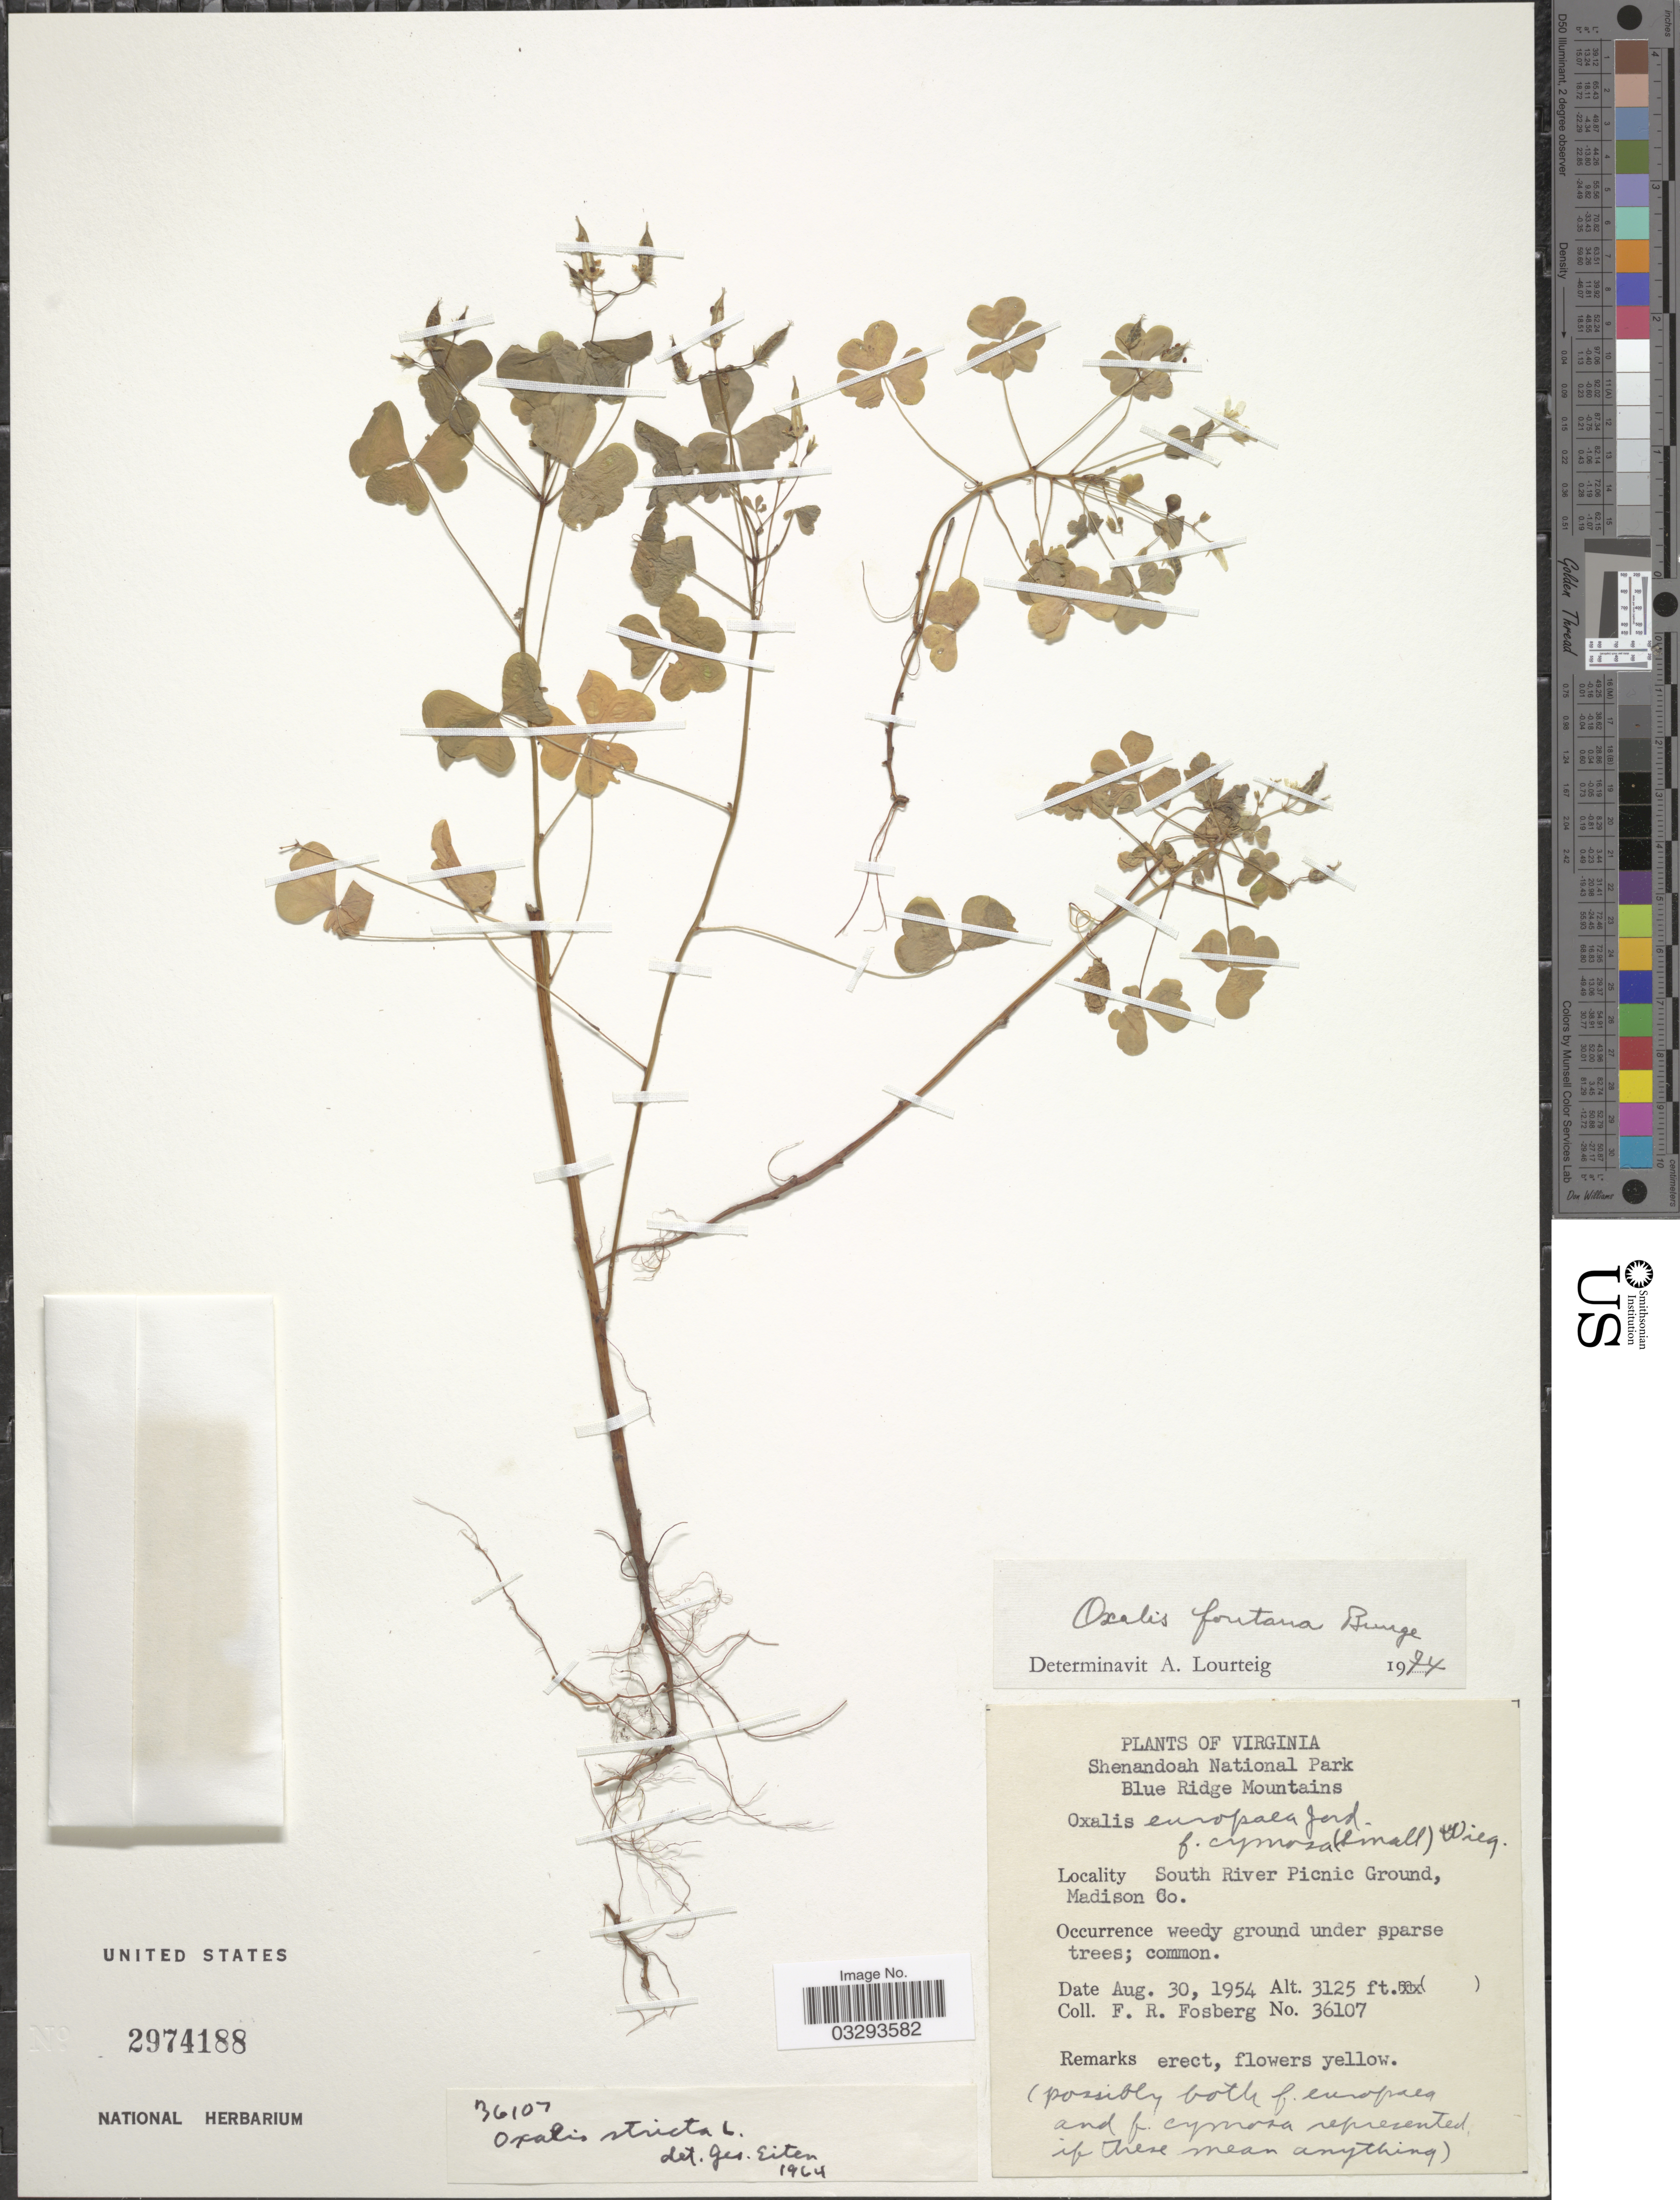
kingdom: Plantae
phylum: Tracheophyta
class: Magnoliopsida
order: Oxalidales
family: Oxalidaceae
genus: Oxalis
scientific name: Oxalis fontana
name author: Bunge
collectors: F. R. Fosberg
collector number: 36107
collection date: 1954-08-30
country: United States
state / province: Virginia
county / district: Madison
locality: Shenandoah National Park. Blue Ridge Mountains. South River Picnic Ground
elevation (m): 952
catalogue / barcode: US 2974188